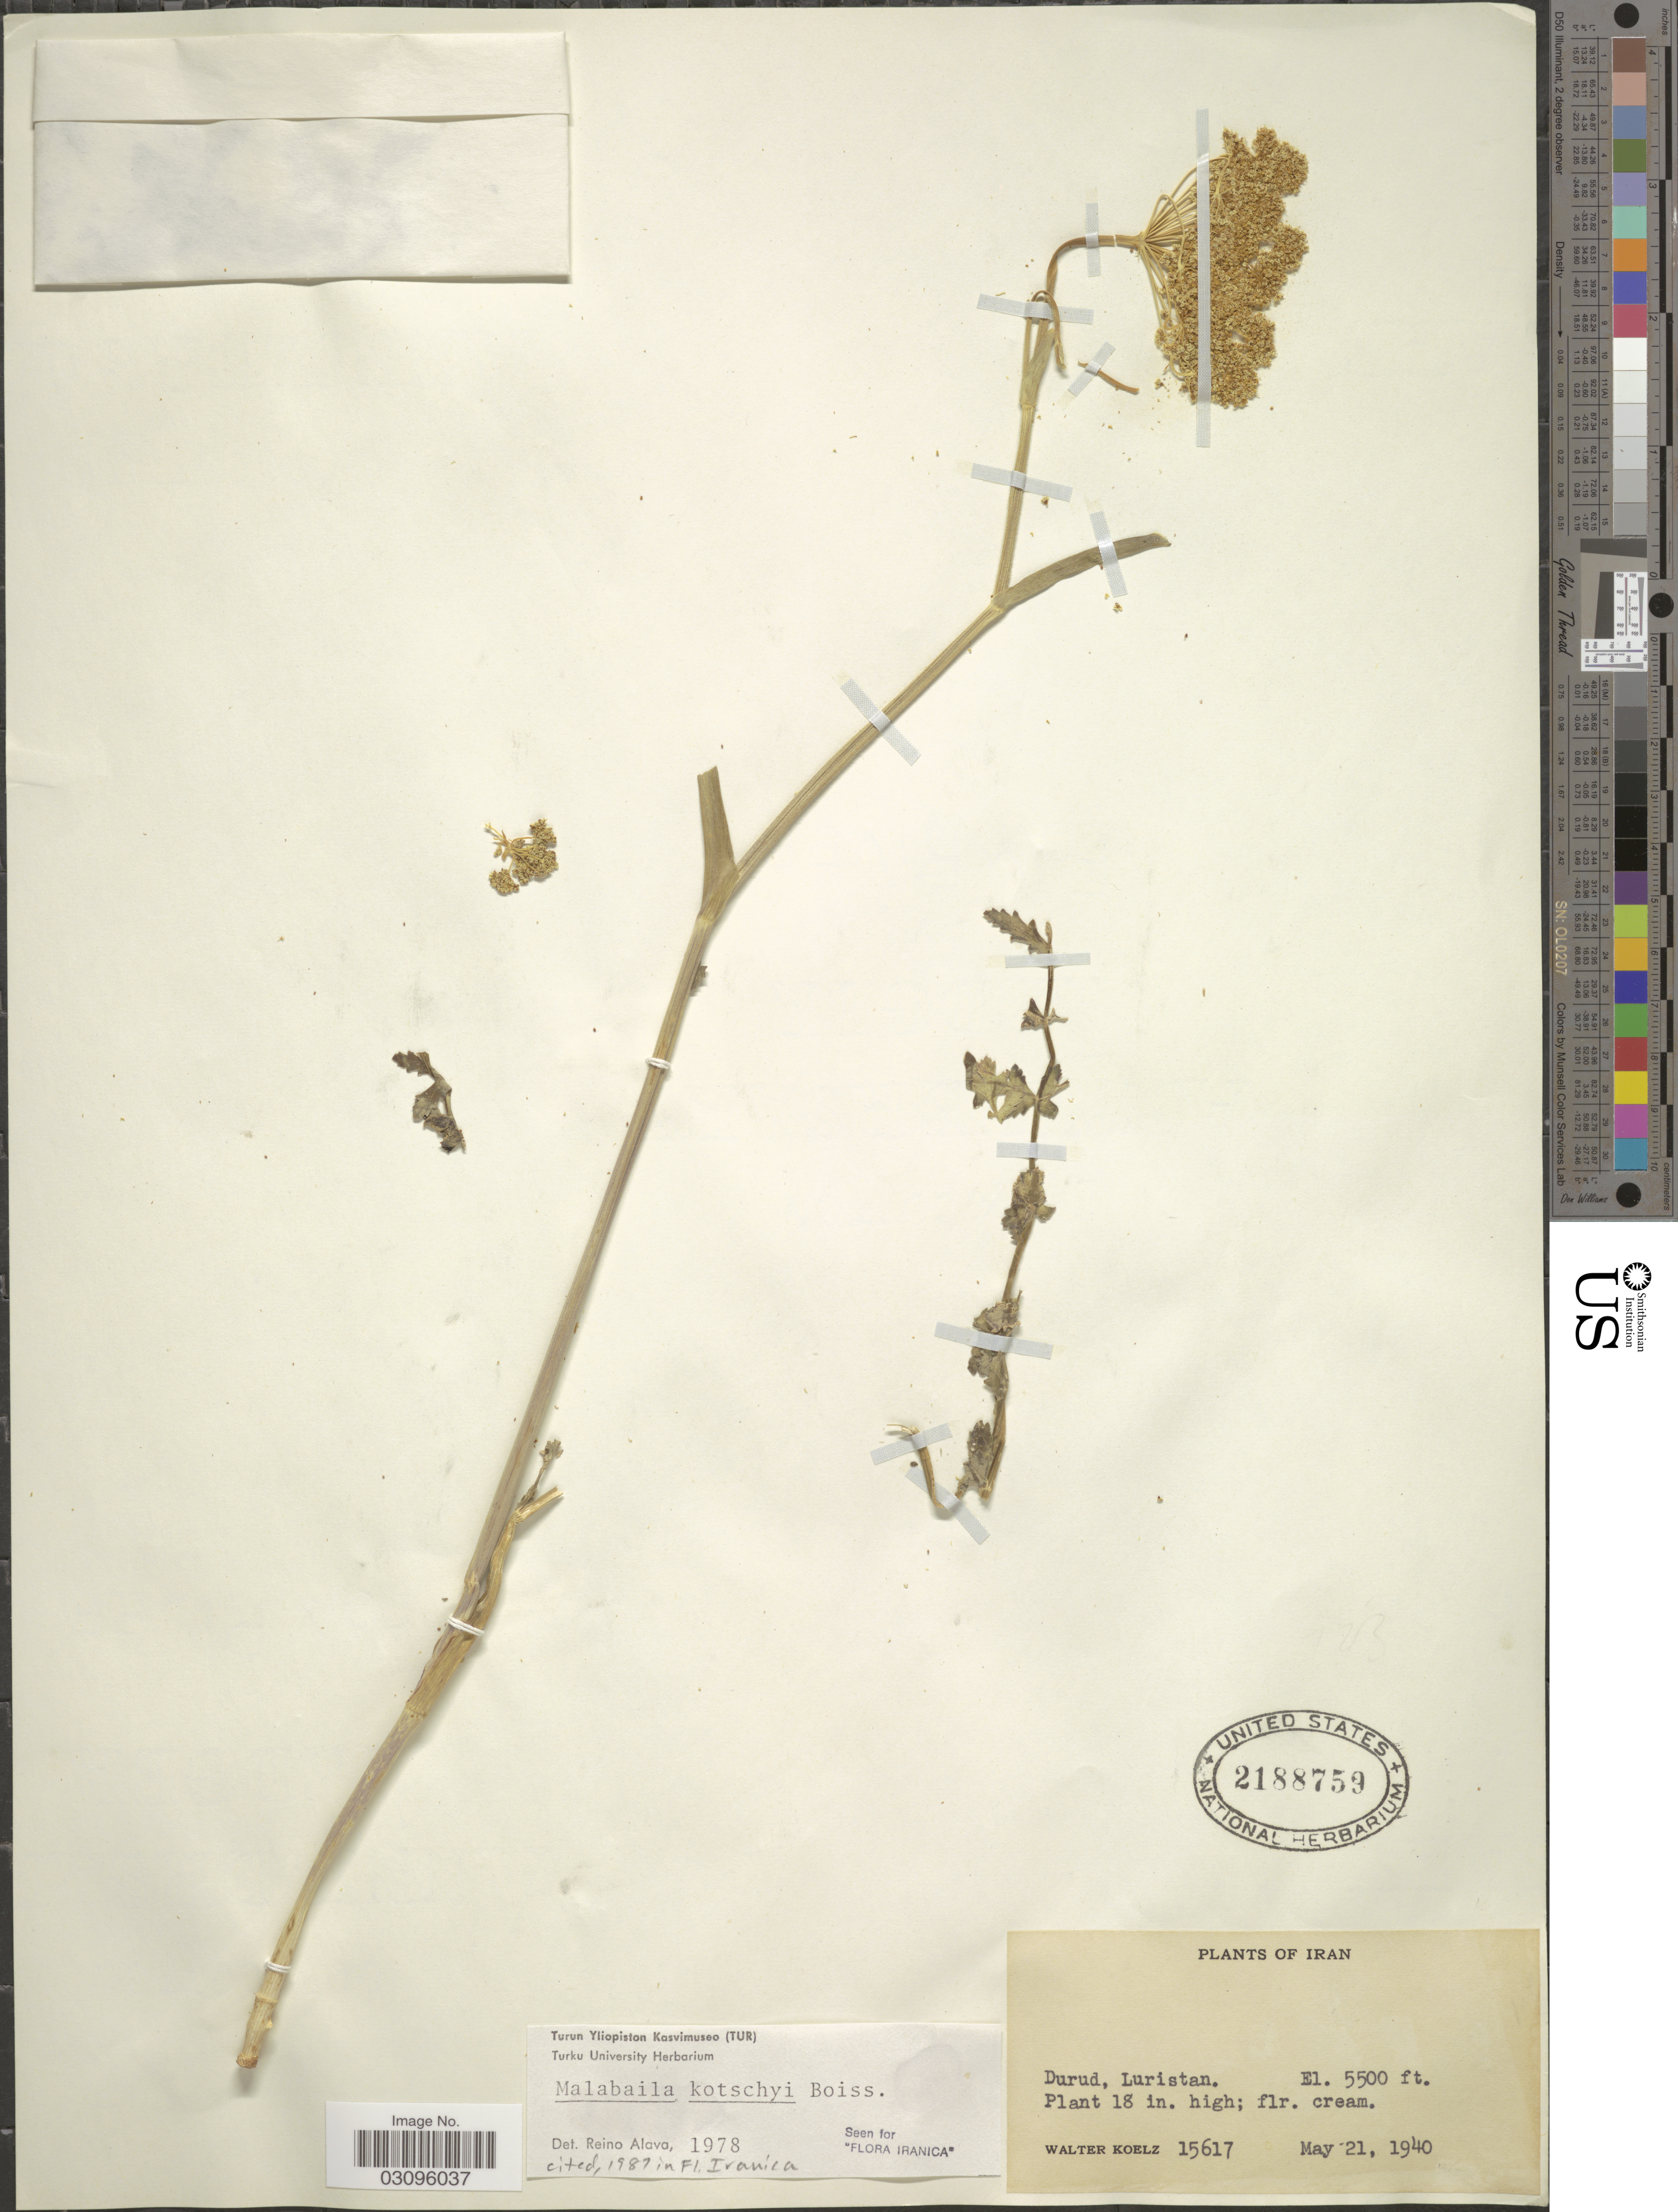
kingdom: Plantae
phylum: Tracheophyta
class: Magnoliopsida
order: Apiales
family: Apiaceae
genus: Malabaila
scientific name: Malabaila kotschyi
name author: Boiss.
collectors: W. N. Koelz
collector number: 15617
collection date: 1940-05-21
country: Iran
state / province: Lorestan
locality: Durud, Luristan.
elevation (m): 1676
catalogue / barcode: US 2188759